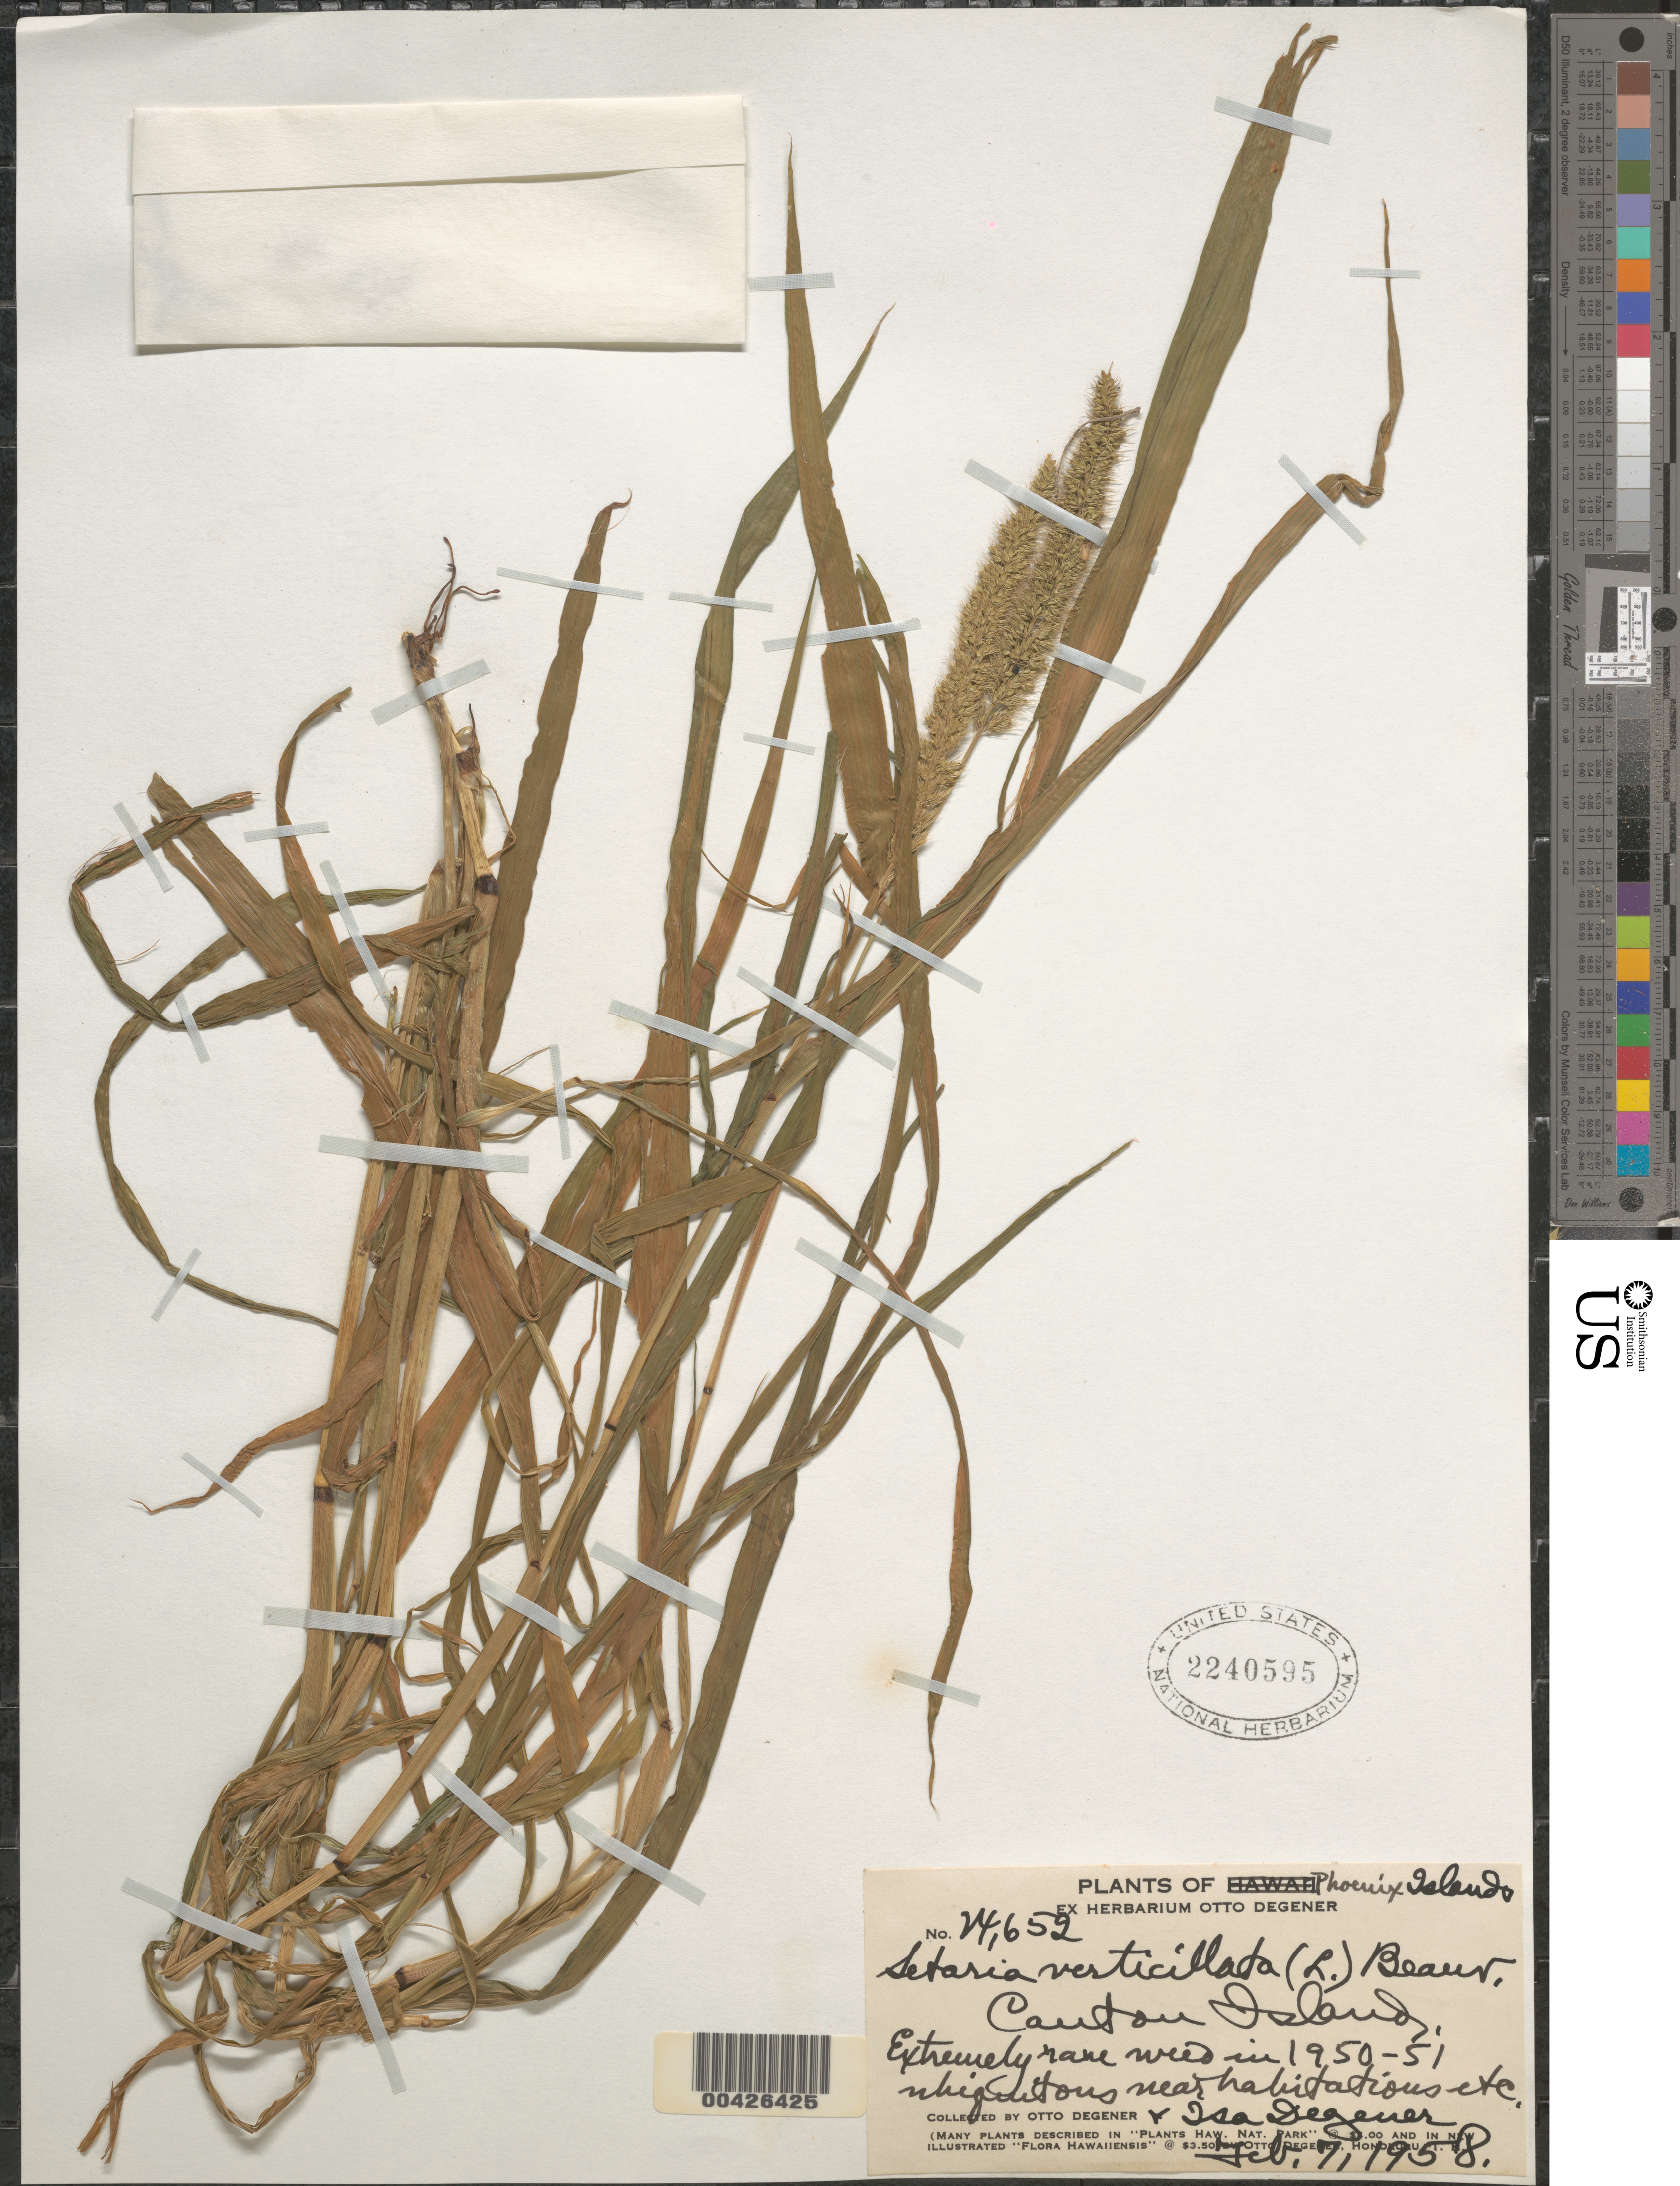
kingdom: Plantae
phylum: Tracheophyta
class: Liliopsida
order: Poales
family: Poaceae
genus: Setaria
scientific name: Setaria adhaerens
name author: (Forssk.) Chiov.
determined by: Wagner, W. L., (BOT), Smithsonian Institution - National Museum of Natural History (UNITED STATES)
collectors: O. Degener & I. Degener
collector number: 24652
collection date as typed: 7 Feb 1958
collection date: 1958-02-07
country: Kiribati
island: Kanton [Canton] Atoll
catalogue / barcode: US 2240595